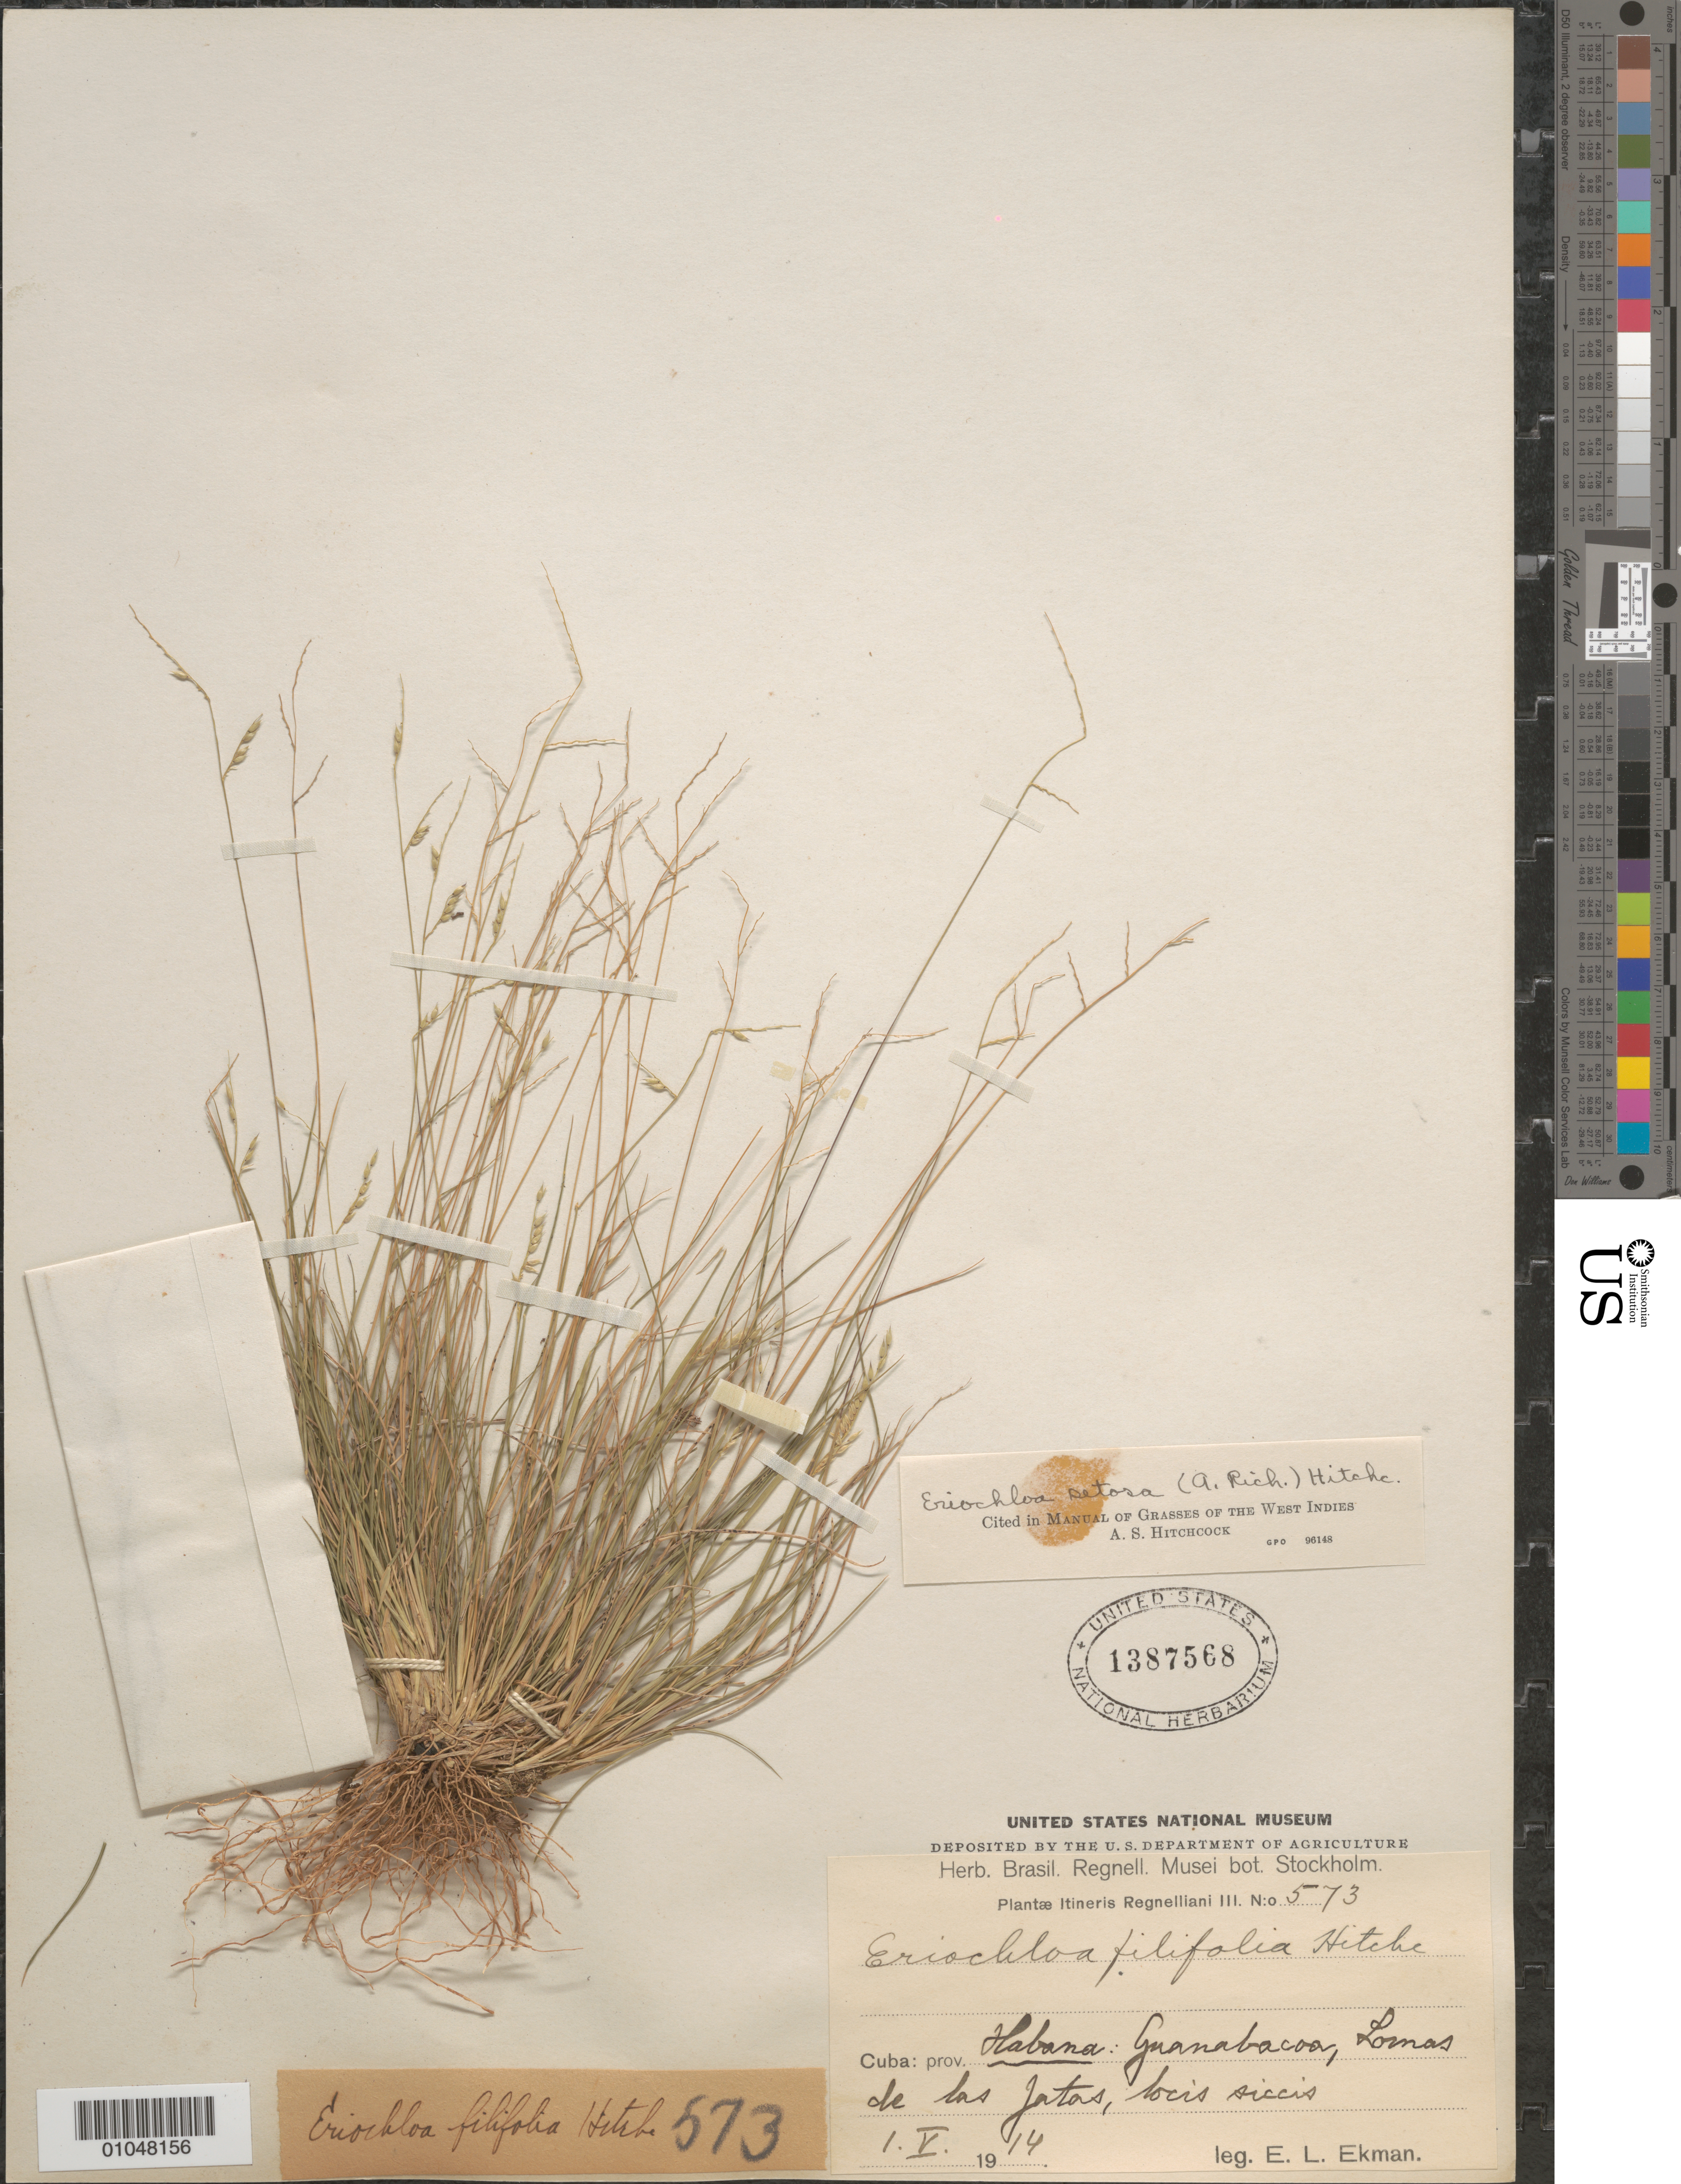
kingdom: Plantae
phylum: Tracheophyta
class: Liliopsida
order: Poales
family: Poaceae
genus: Eriochloa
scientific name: Eriochloa setosa var. setosa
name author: (A. Rich.) Hitchc.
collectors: E. L. Ekman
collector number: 573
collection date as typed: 01 May 1914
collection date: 1914-05-01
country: Cuba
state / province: La Habana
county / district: Municipio Guanabacoa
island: Cuba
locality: Lomas de las Jatas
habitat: locis siccis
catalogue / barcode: US 1387568